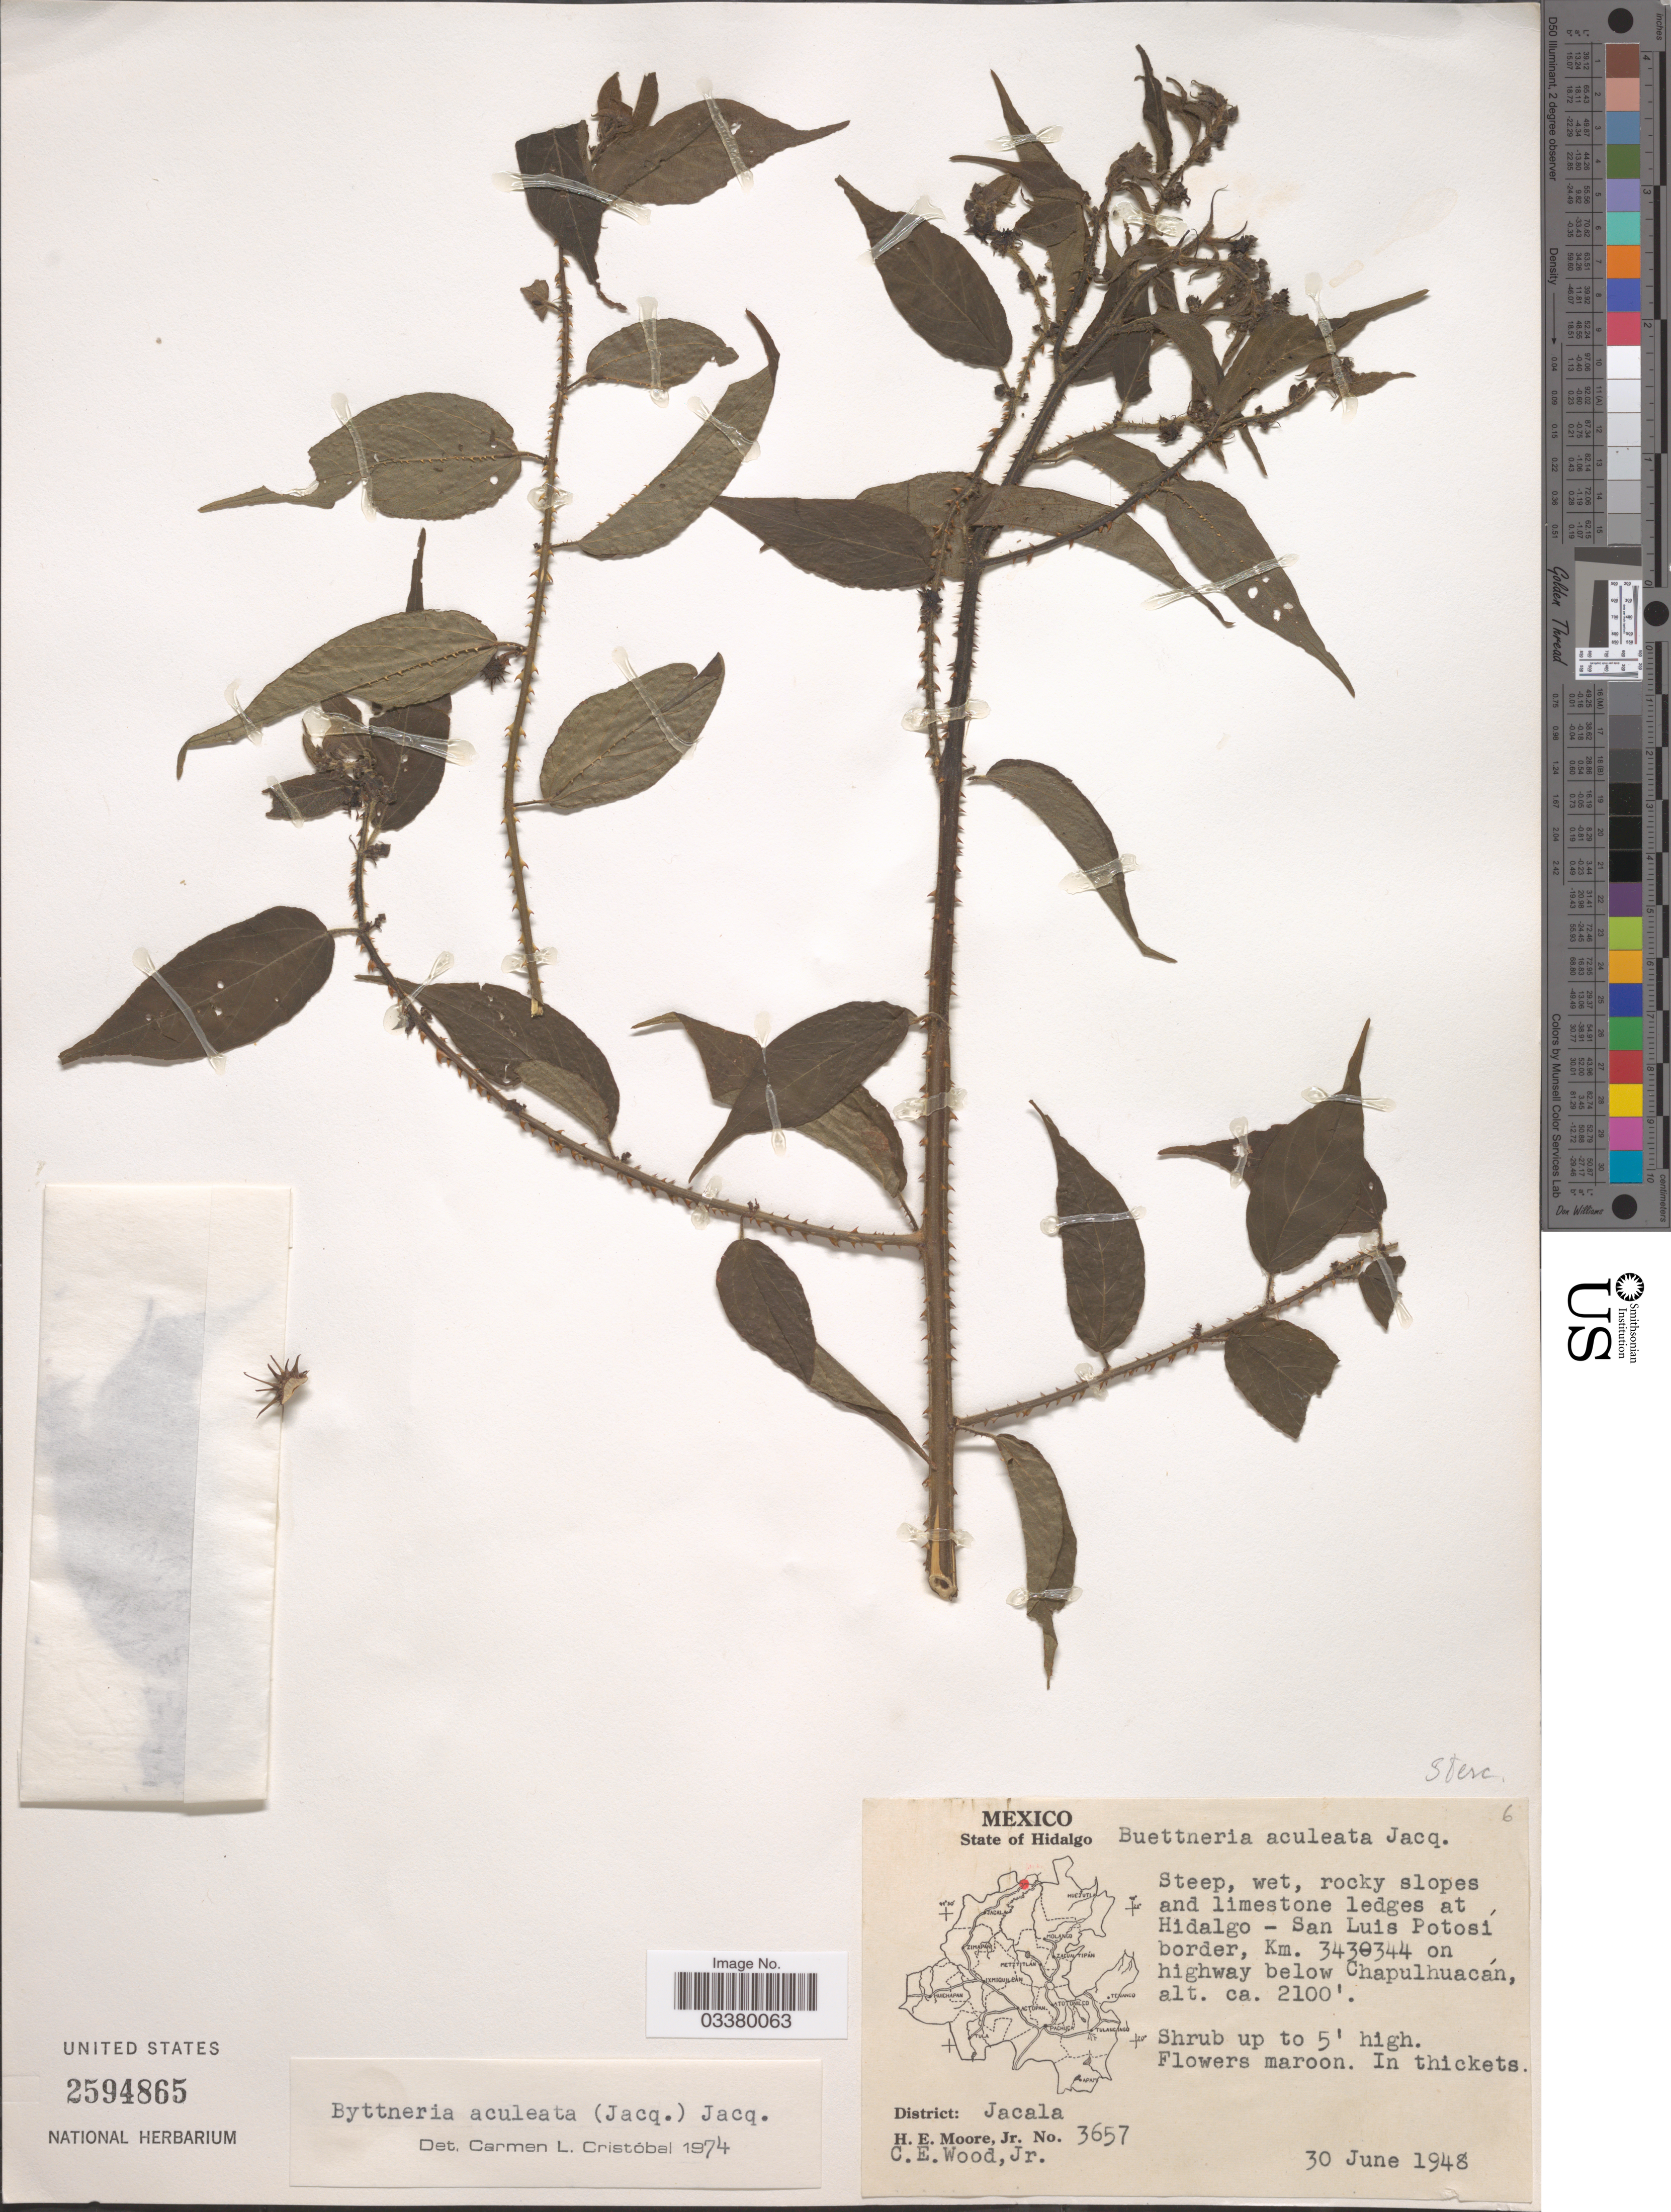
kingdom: Plantae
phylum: Tracheophyta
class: Magnoliopsida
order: Malvales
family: Malvaceae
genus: Byttneria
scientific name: Byttneria aculeata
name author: (Jacq.) Jacq.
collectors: H. Moore & C. Wood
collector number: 3657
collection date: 1948-06-30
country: Mexico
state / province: Hidalgo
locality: Rocky slopes and limesyone ledges at Hidalgo - San Luis Potosi border, Km. 34-44 on highway below Chapulhuacán.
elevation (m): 640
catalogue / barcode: US 2594865